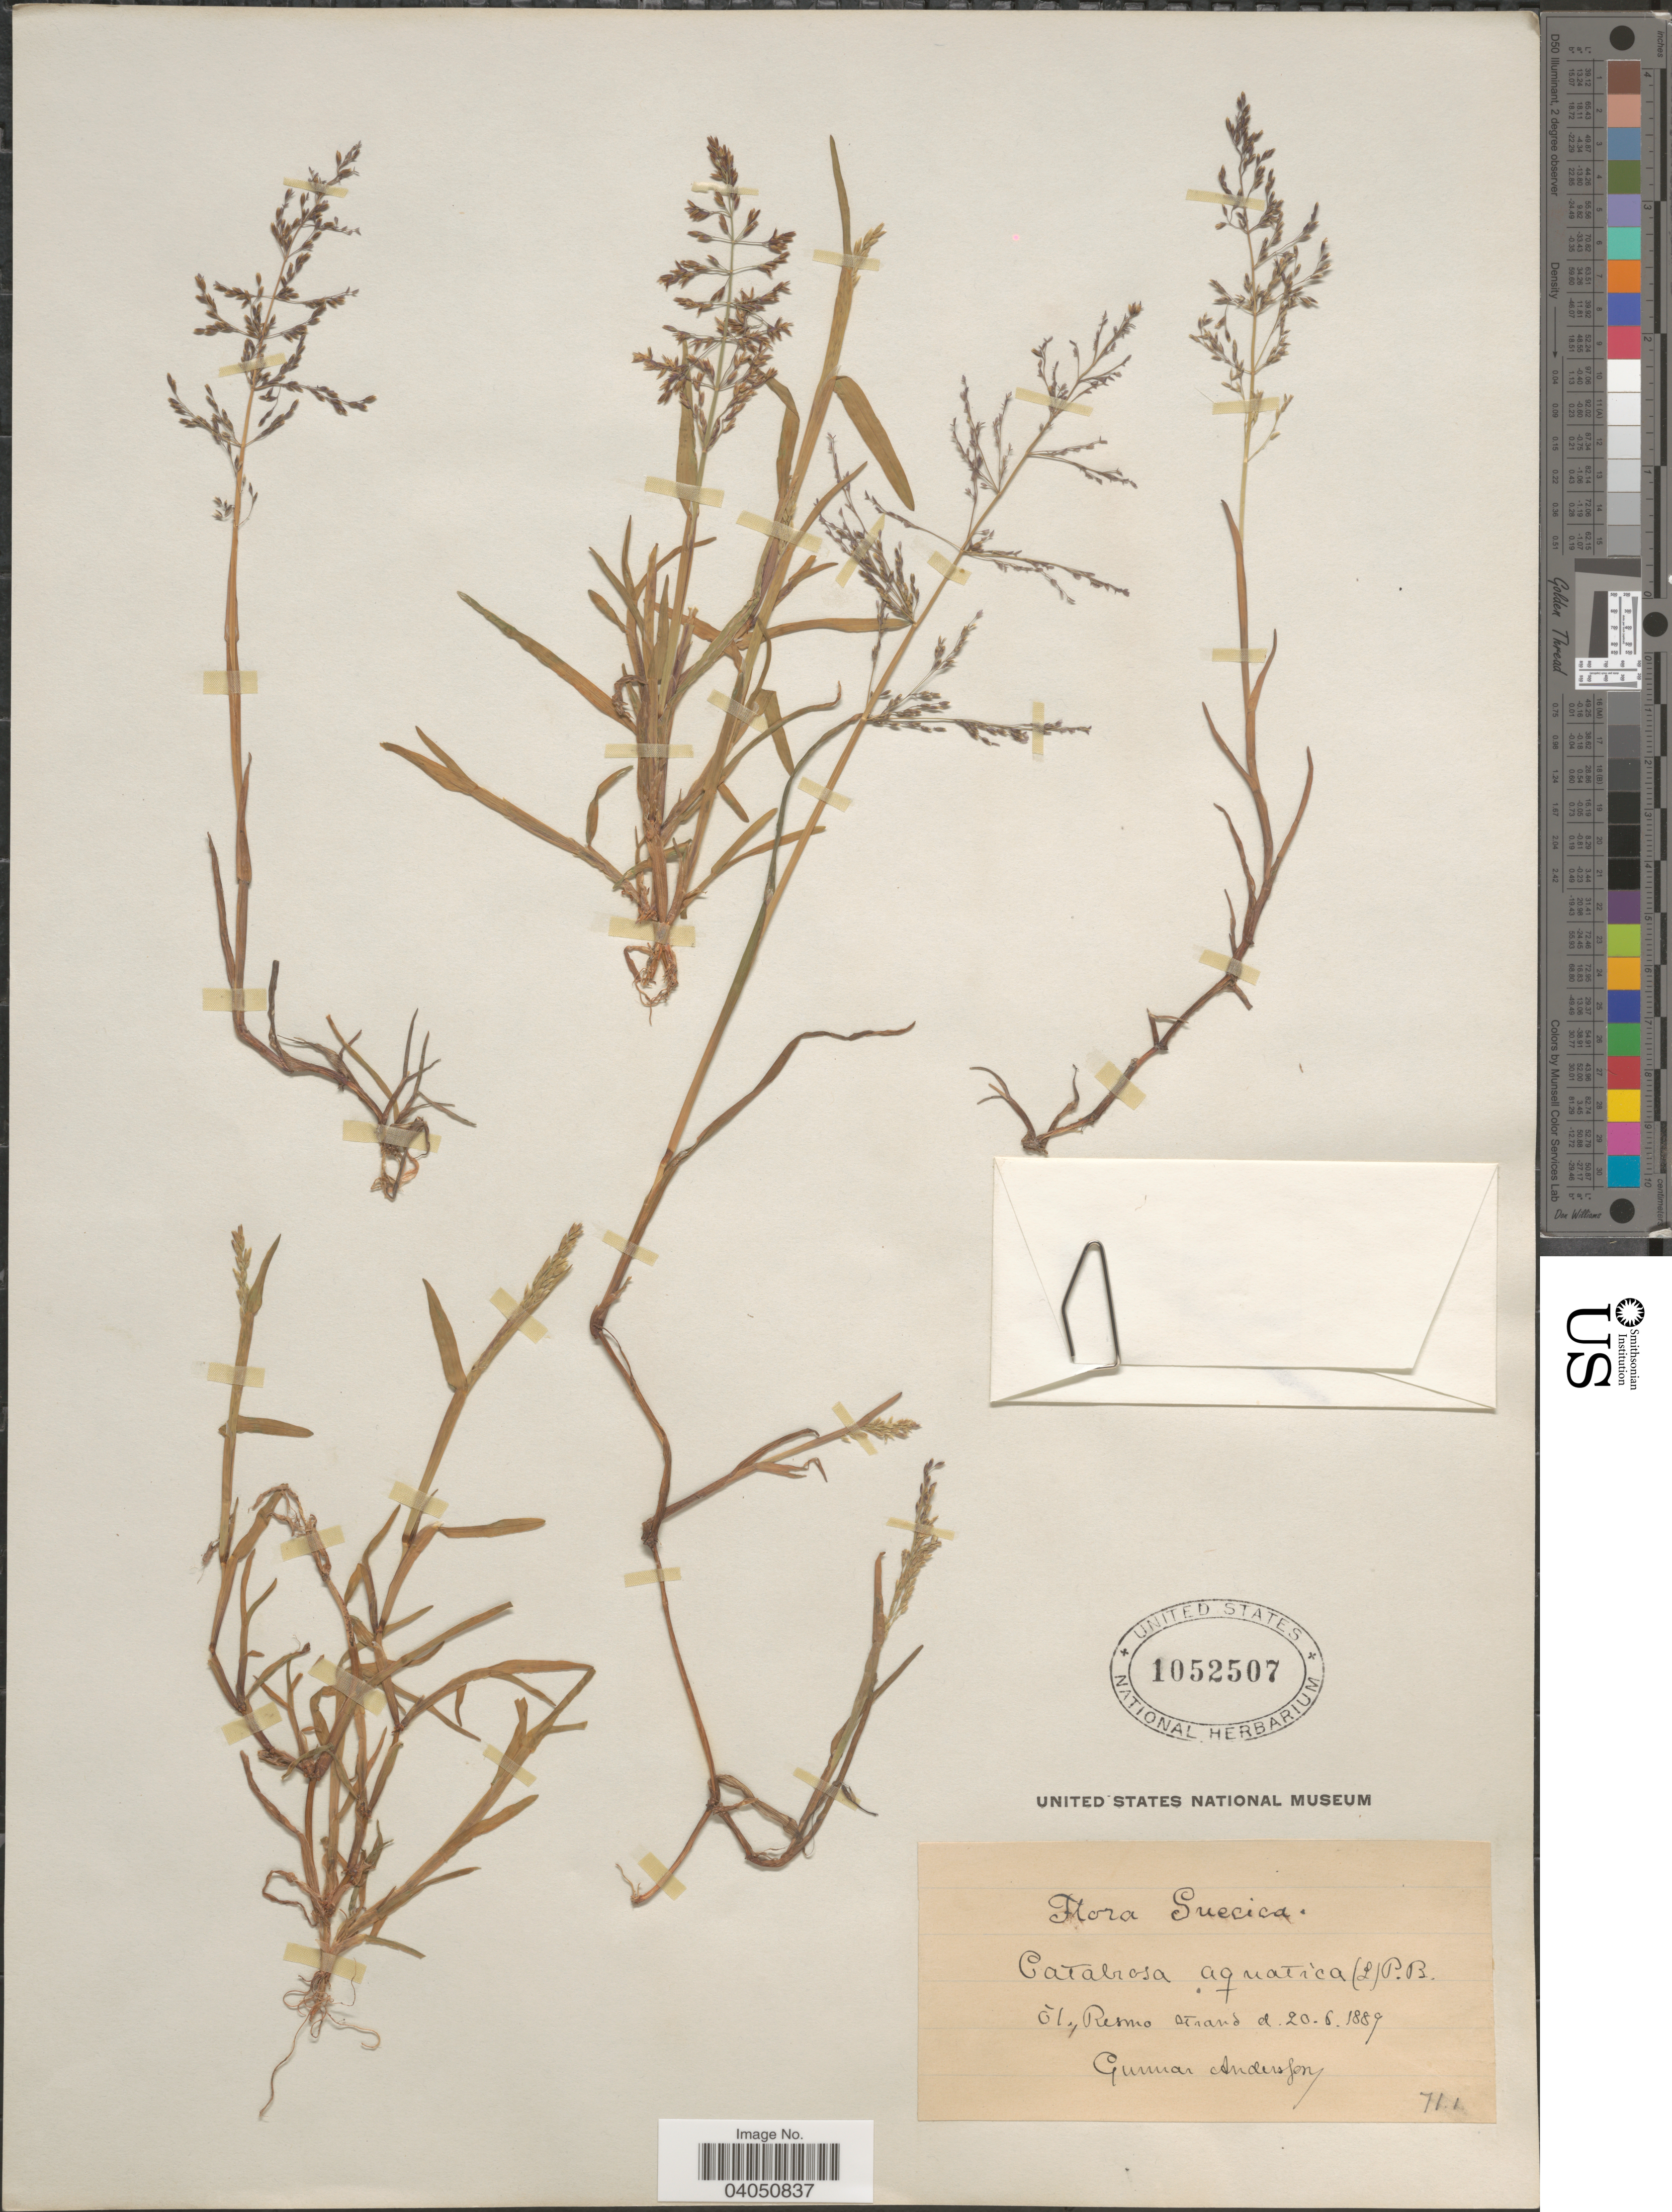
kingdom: Plantae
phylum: Tracheophyta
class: Liliopsida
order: Poales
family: Poaceae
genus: Catabrosa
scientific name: Catabrosa aquatica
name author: (L.) P. Beauv.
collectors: G. Anderson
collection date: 1889-06-20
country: Sweden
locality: Suecica. Ol., Resmo strand.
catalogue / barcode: US 1052507